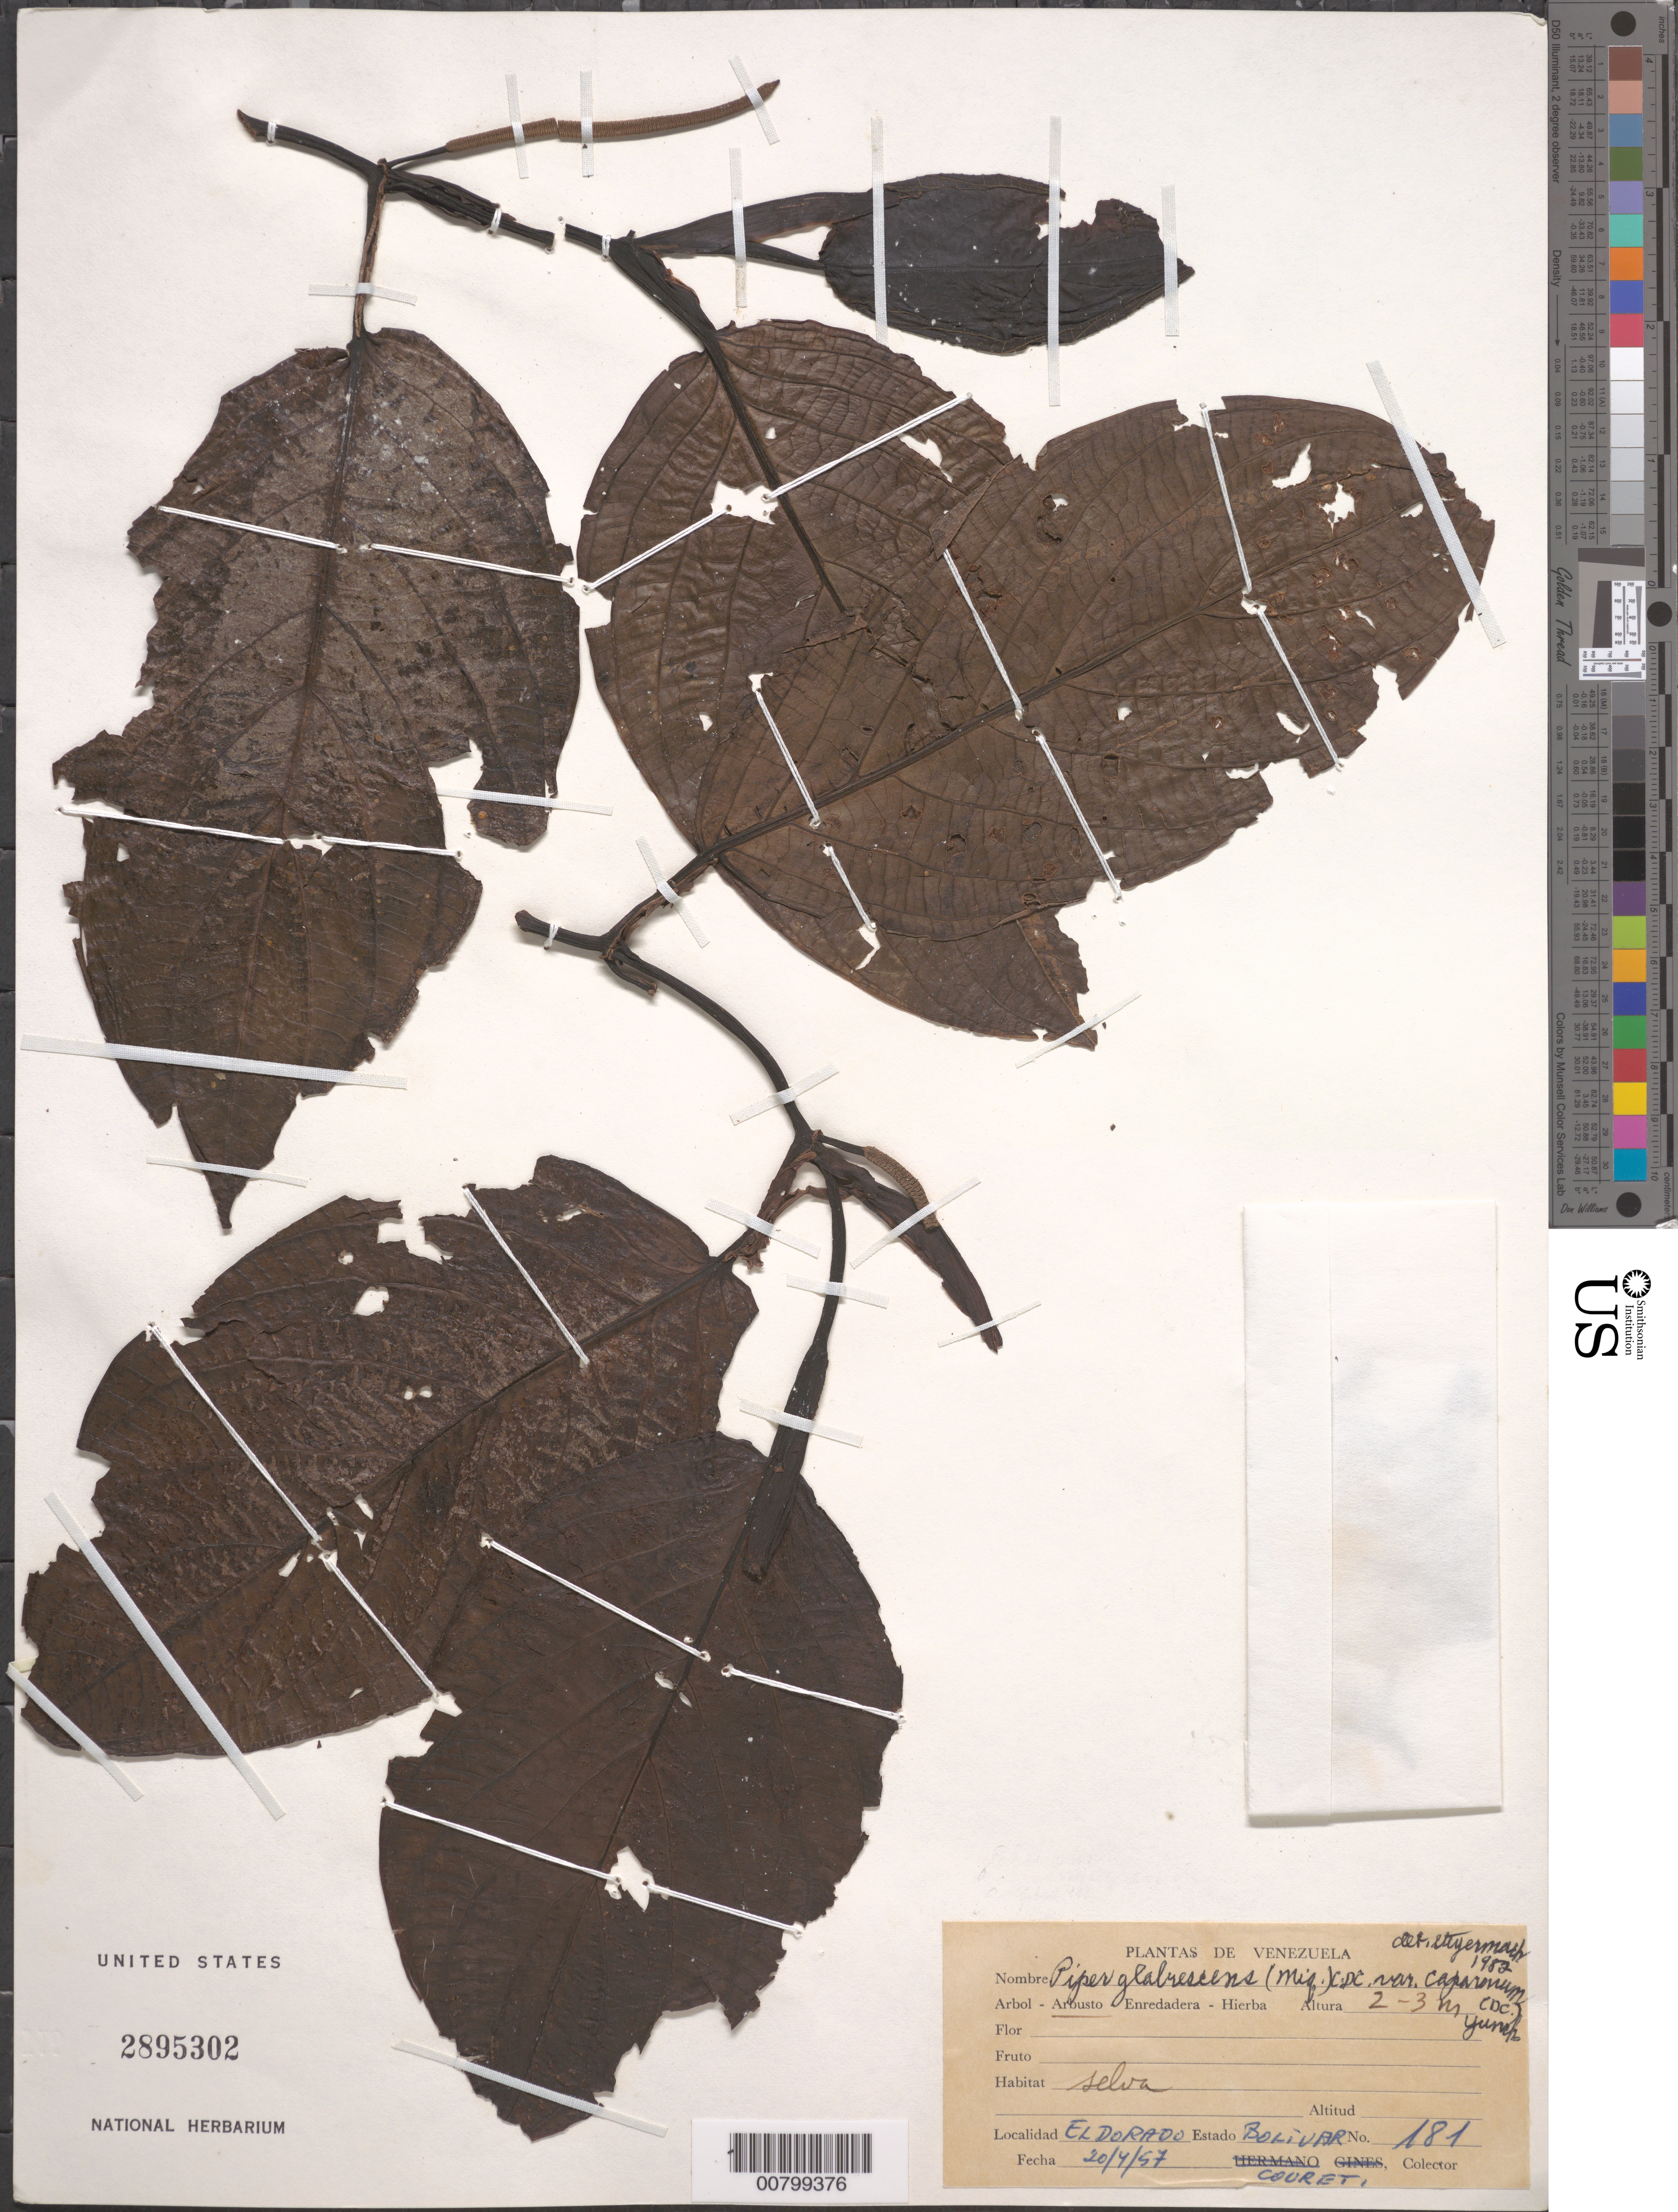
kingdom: Plantae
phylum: Tracheophyta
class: Magnoliopsida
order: Piperales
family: Piperaceae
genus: Piper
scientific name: Piper glabrescens var. caparonum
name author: (C. DC.) Yunck.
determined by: Steyermark, Julian A., (VEN)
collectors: -. Couret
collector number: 181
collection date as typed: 20-Apr-57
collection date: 1957-04-20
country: Venezuela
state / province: Bolívar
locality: El Dorado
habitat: Forest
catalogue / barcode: US 2895302